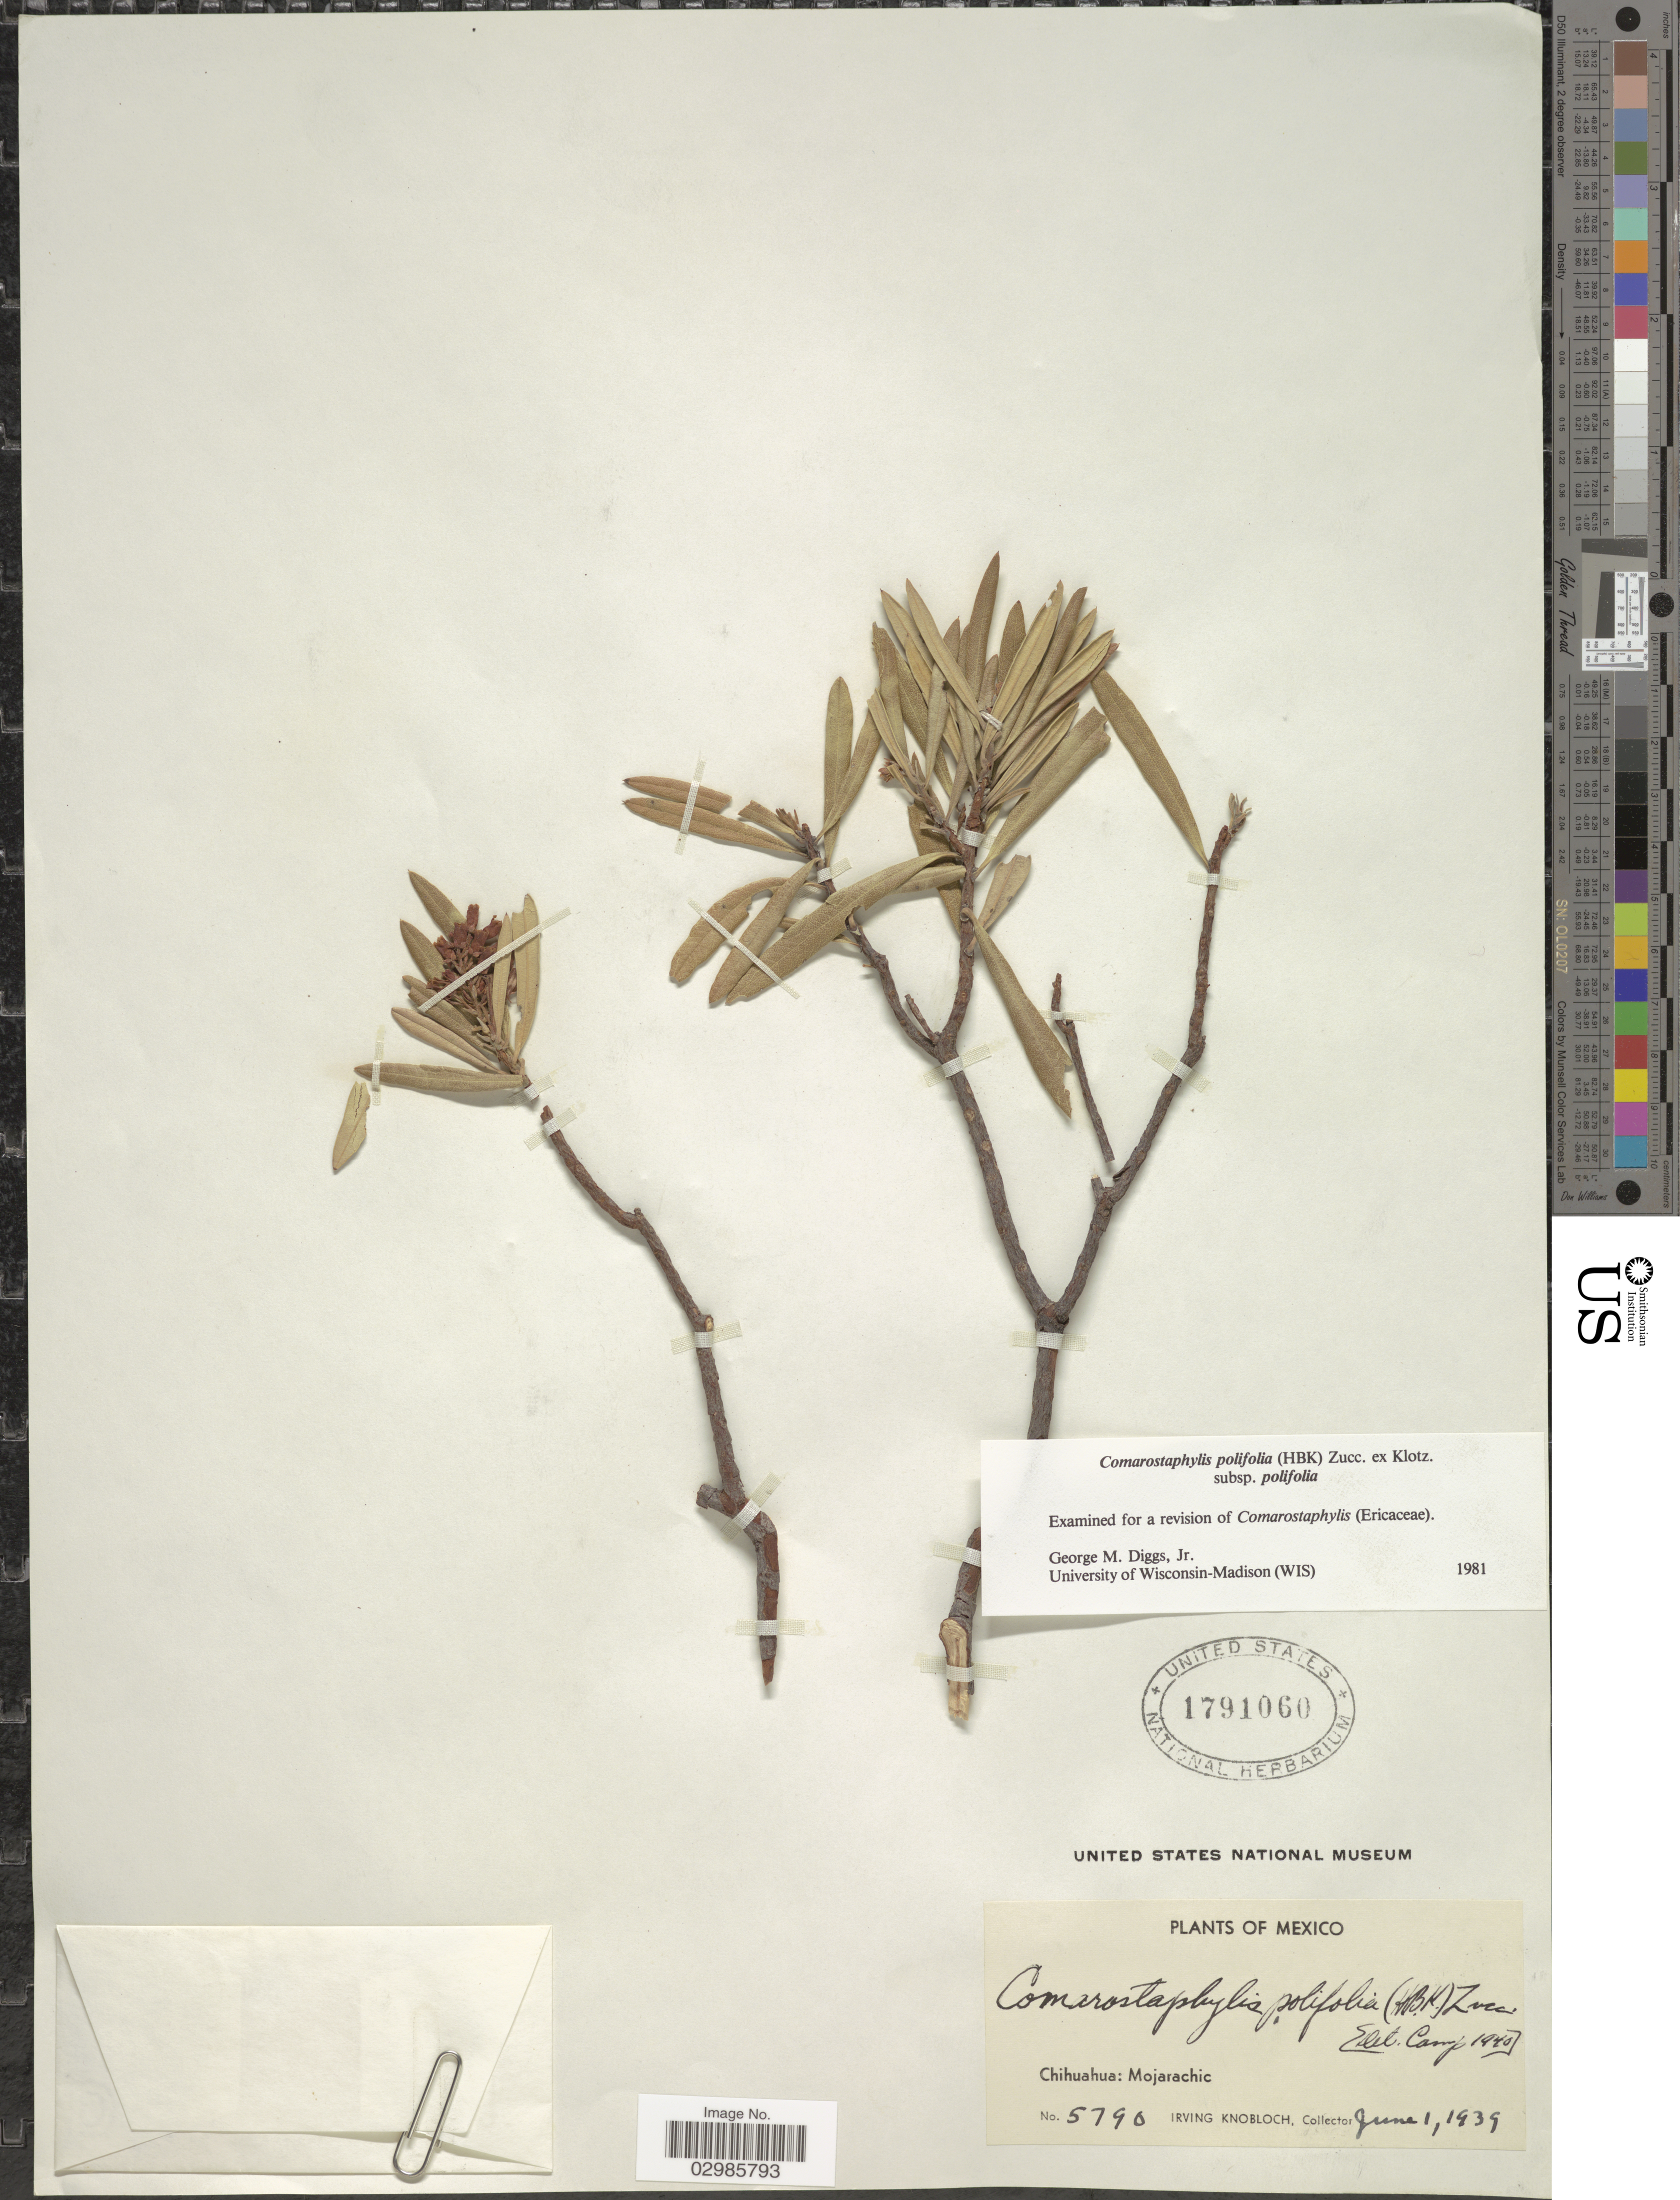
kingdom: Plantae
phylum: Tracheophyta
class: Magnoliopsida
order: Ericales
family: Ericaceae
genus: Comarostaphylis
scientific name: Comarostaphylis polifolia subsp. polifolia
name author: (Kunth) Zucc. ex Klotzsch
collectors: I. W. Knobloch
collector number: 5790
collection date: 1939-06-01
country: Mexico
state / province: Chihuahua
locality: Mojarachic.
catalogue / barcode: US 1791060